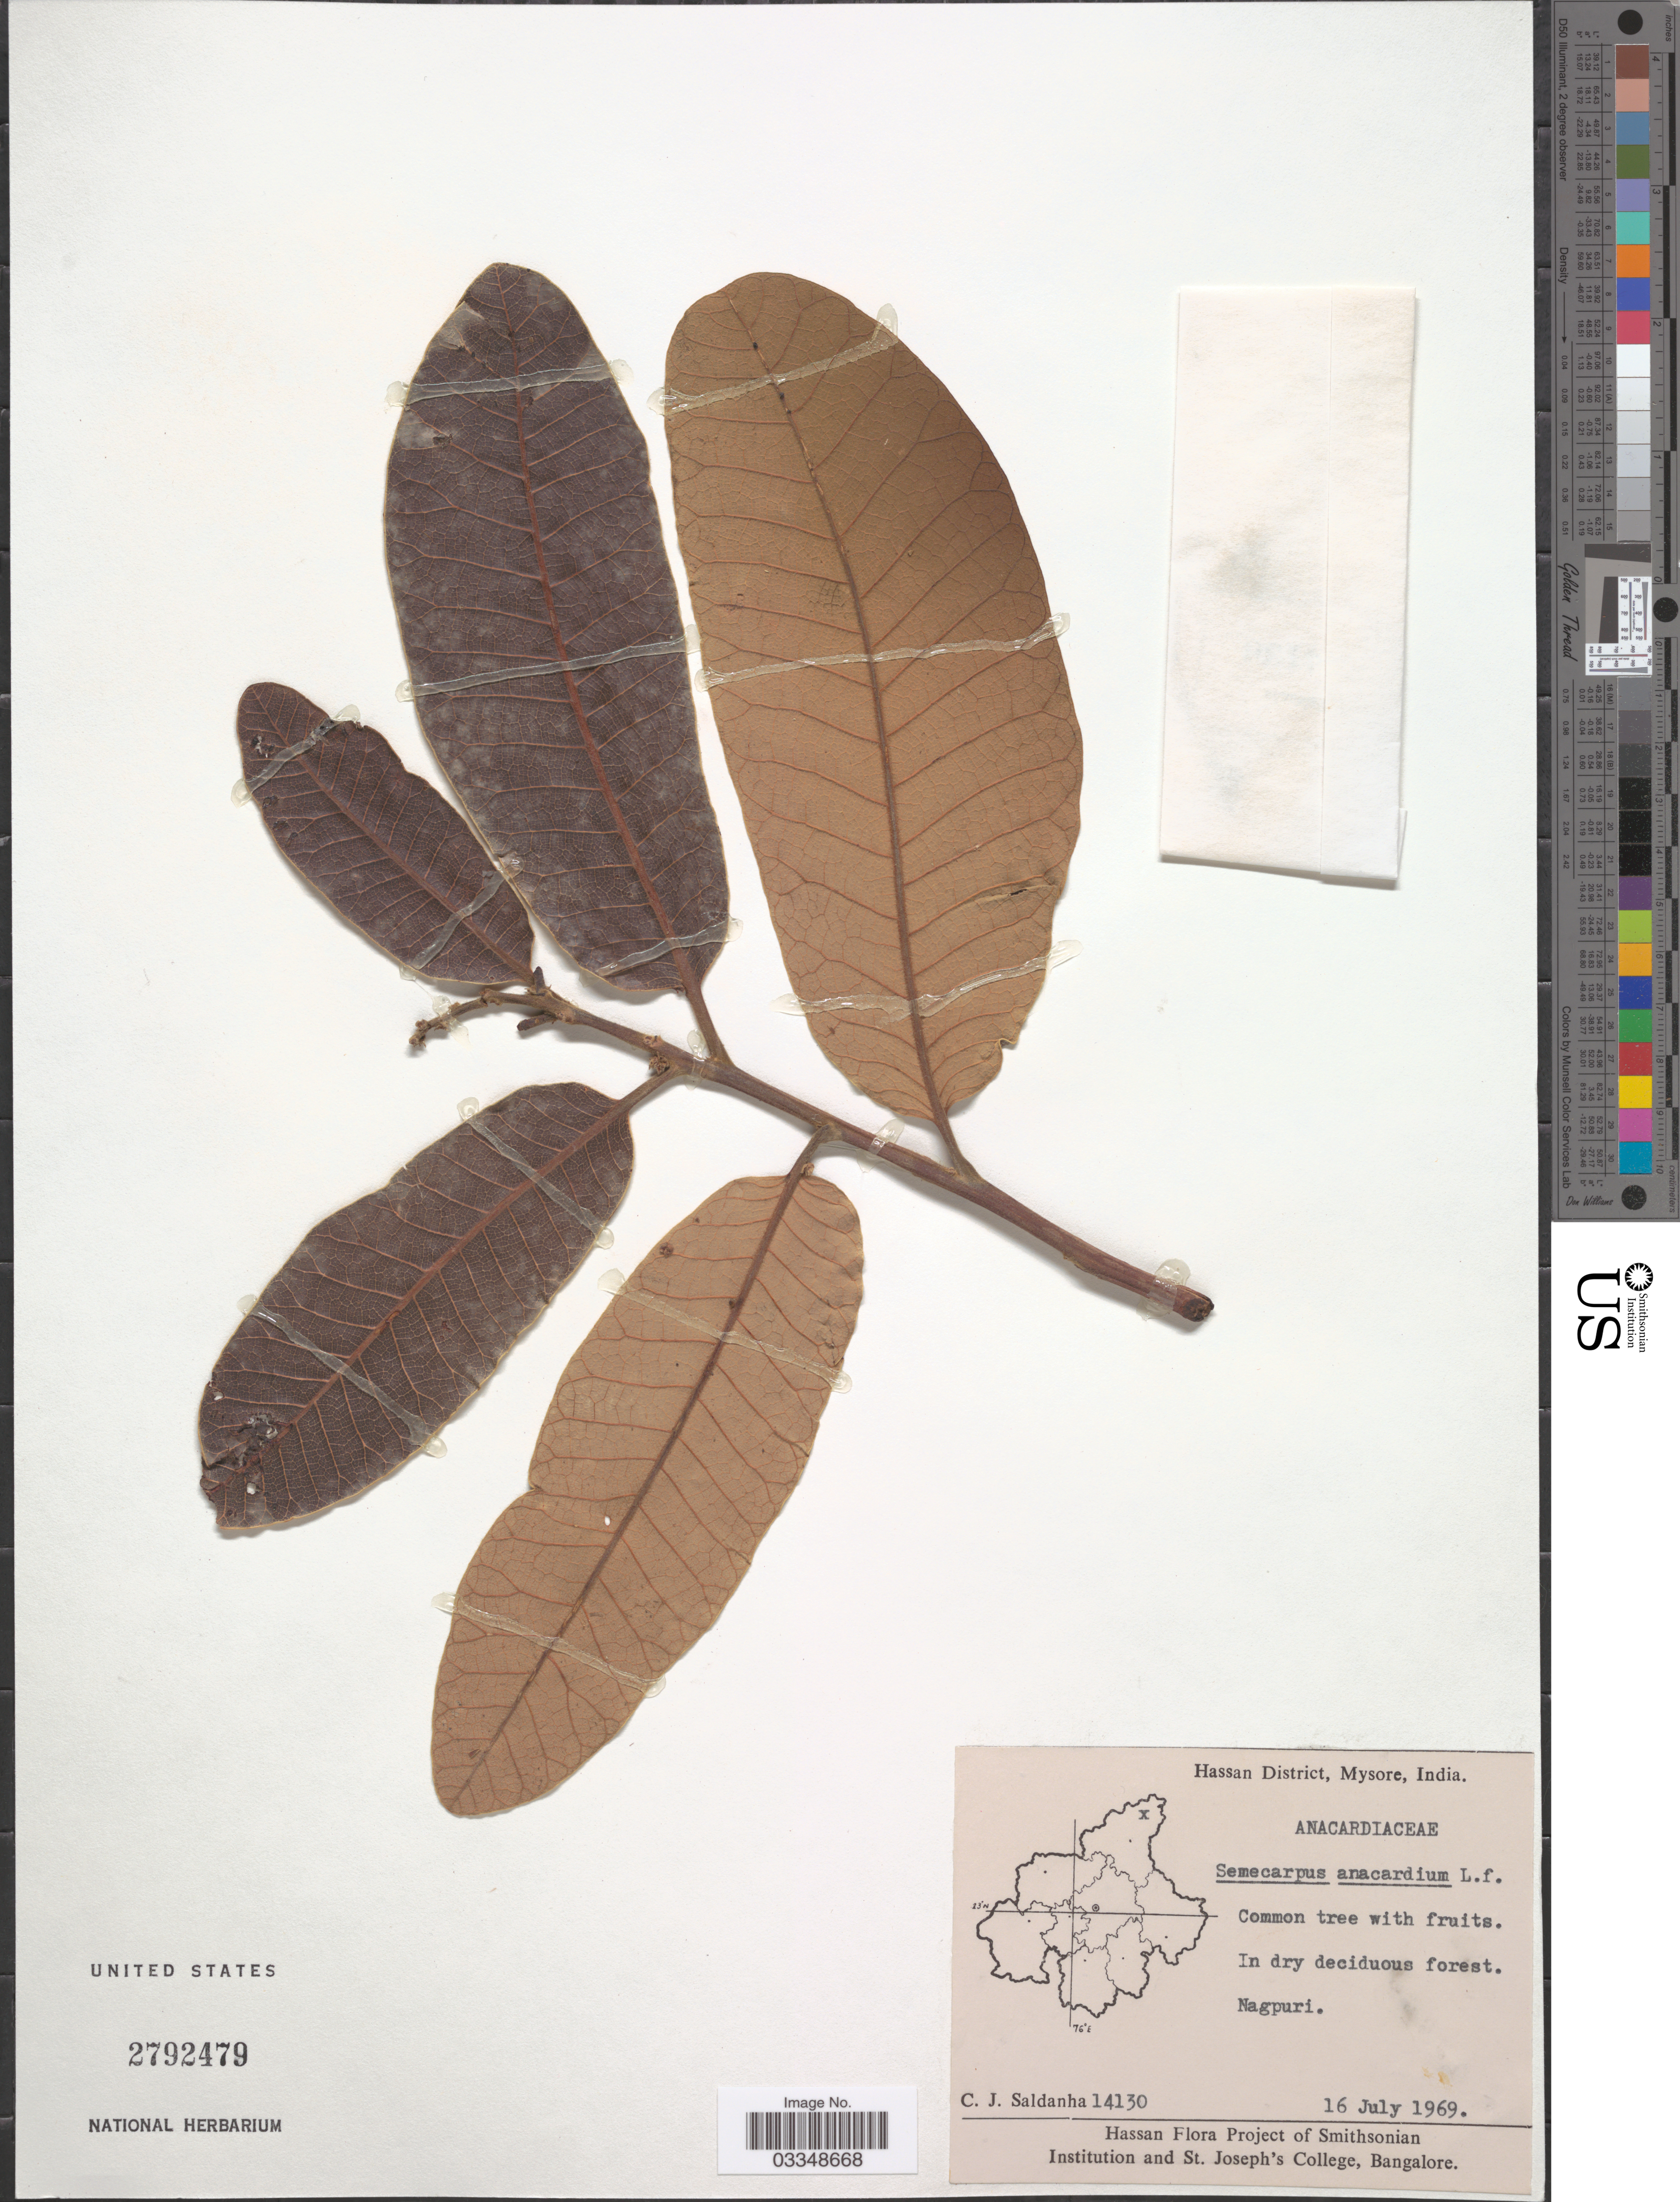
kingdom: Plantae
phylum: Tracheophyta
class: Magnoliopsida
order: Sapindales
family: Anacardiaceae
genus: Semecarpus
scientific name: Semecarpus anacardium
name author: L. f.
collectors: C. J. Saldanha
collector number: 14130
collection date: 1969-07-16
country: India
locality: Hassan District, Mysore. Nagpuri.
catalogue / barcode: US 2792479